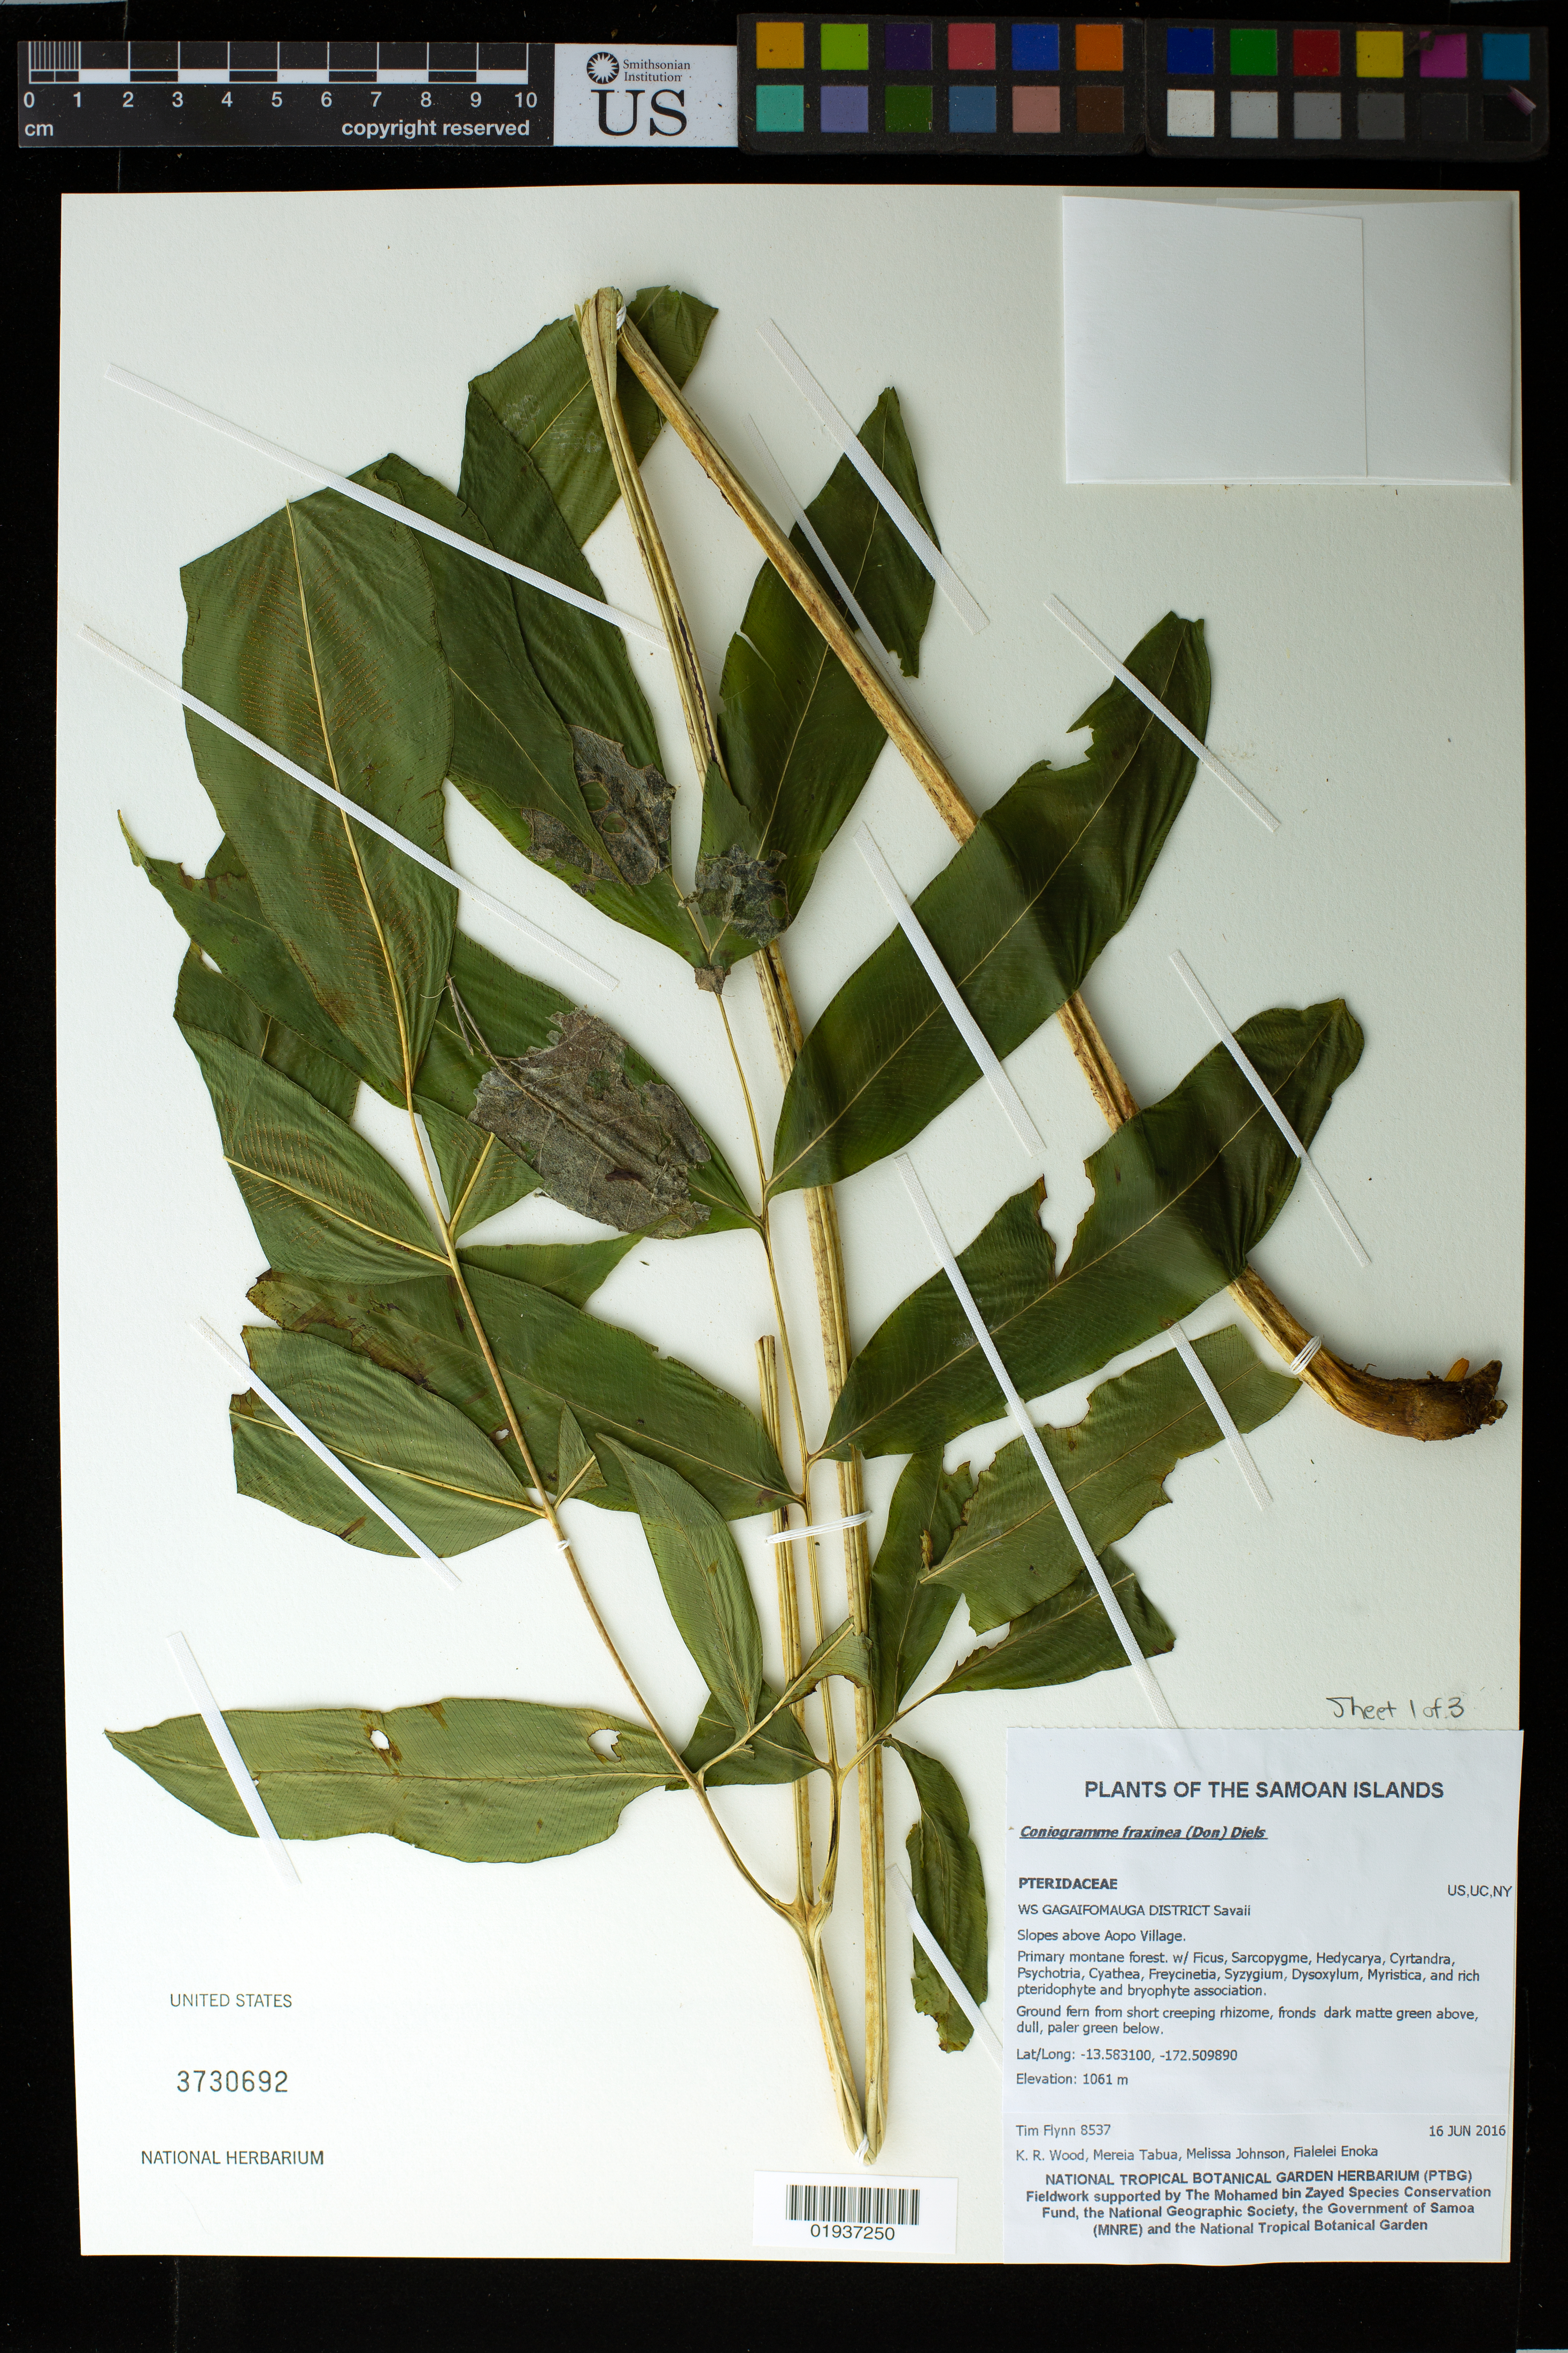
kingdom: Plantae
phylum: Tracheophyta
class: Polypodiopsida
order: Polypodiales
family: Pteridaceae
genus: Coniogramme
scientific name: Coniogramme fraxinea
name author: (D. Don) Diels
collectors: K. R. Wood, T. W. Flynn, M. Tabua, M. Johnson & F. Enoka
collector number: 8537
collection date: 2016-06-16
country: Samoa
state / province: Gagaifomauga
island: Savai'i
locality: Savaii, Slopes above Aopo Village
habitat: Primary montane forest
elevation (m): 1061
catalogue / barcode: US 3730692